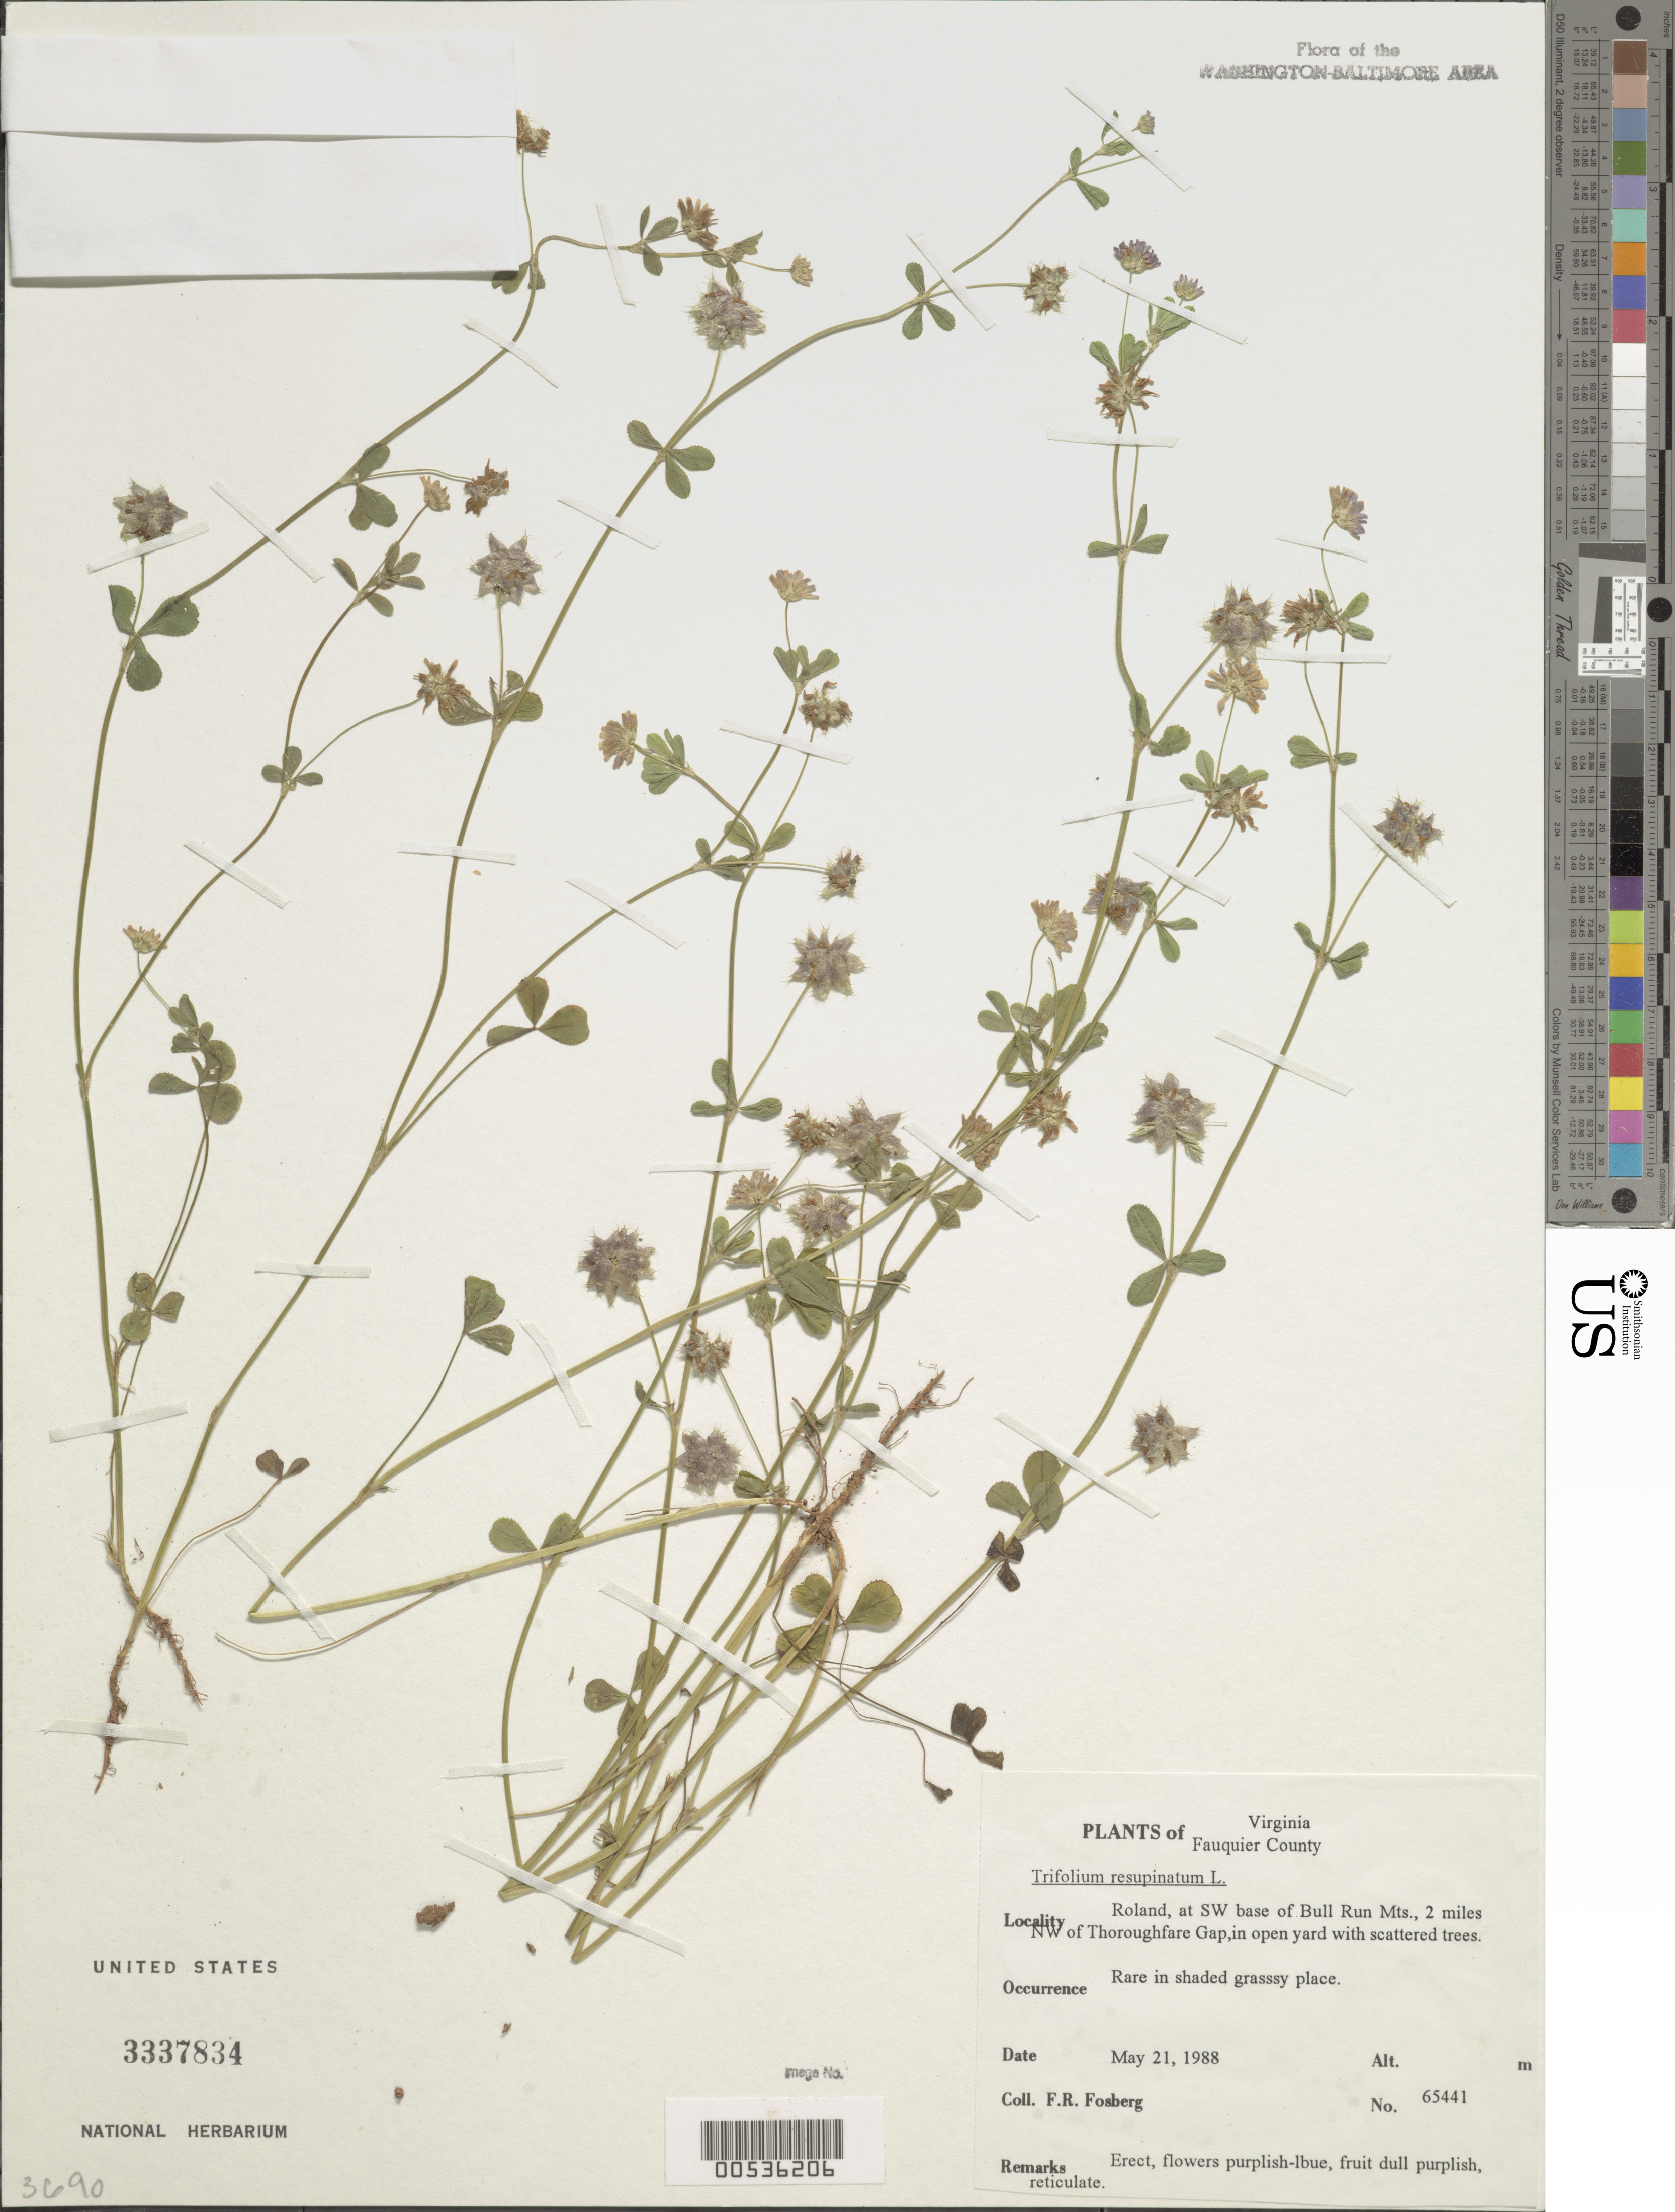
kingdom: Plantae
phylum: Tracheophyta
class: Magnoliopsida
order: Fabales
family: Fabaceae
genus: Trifolium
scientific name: Trifolium resupinatum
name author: L.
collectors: F. R. Fosberg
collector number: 65441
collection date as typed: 21 May 1988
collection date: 1988-05-21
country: United States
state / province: Virginia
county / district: Fauquier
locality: Roland, SW base of Bull Run Mts., NW of Thorofare Gap Bull Run Mts.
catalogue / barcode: US 3337834